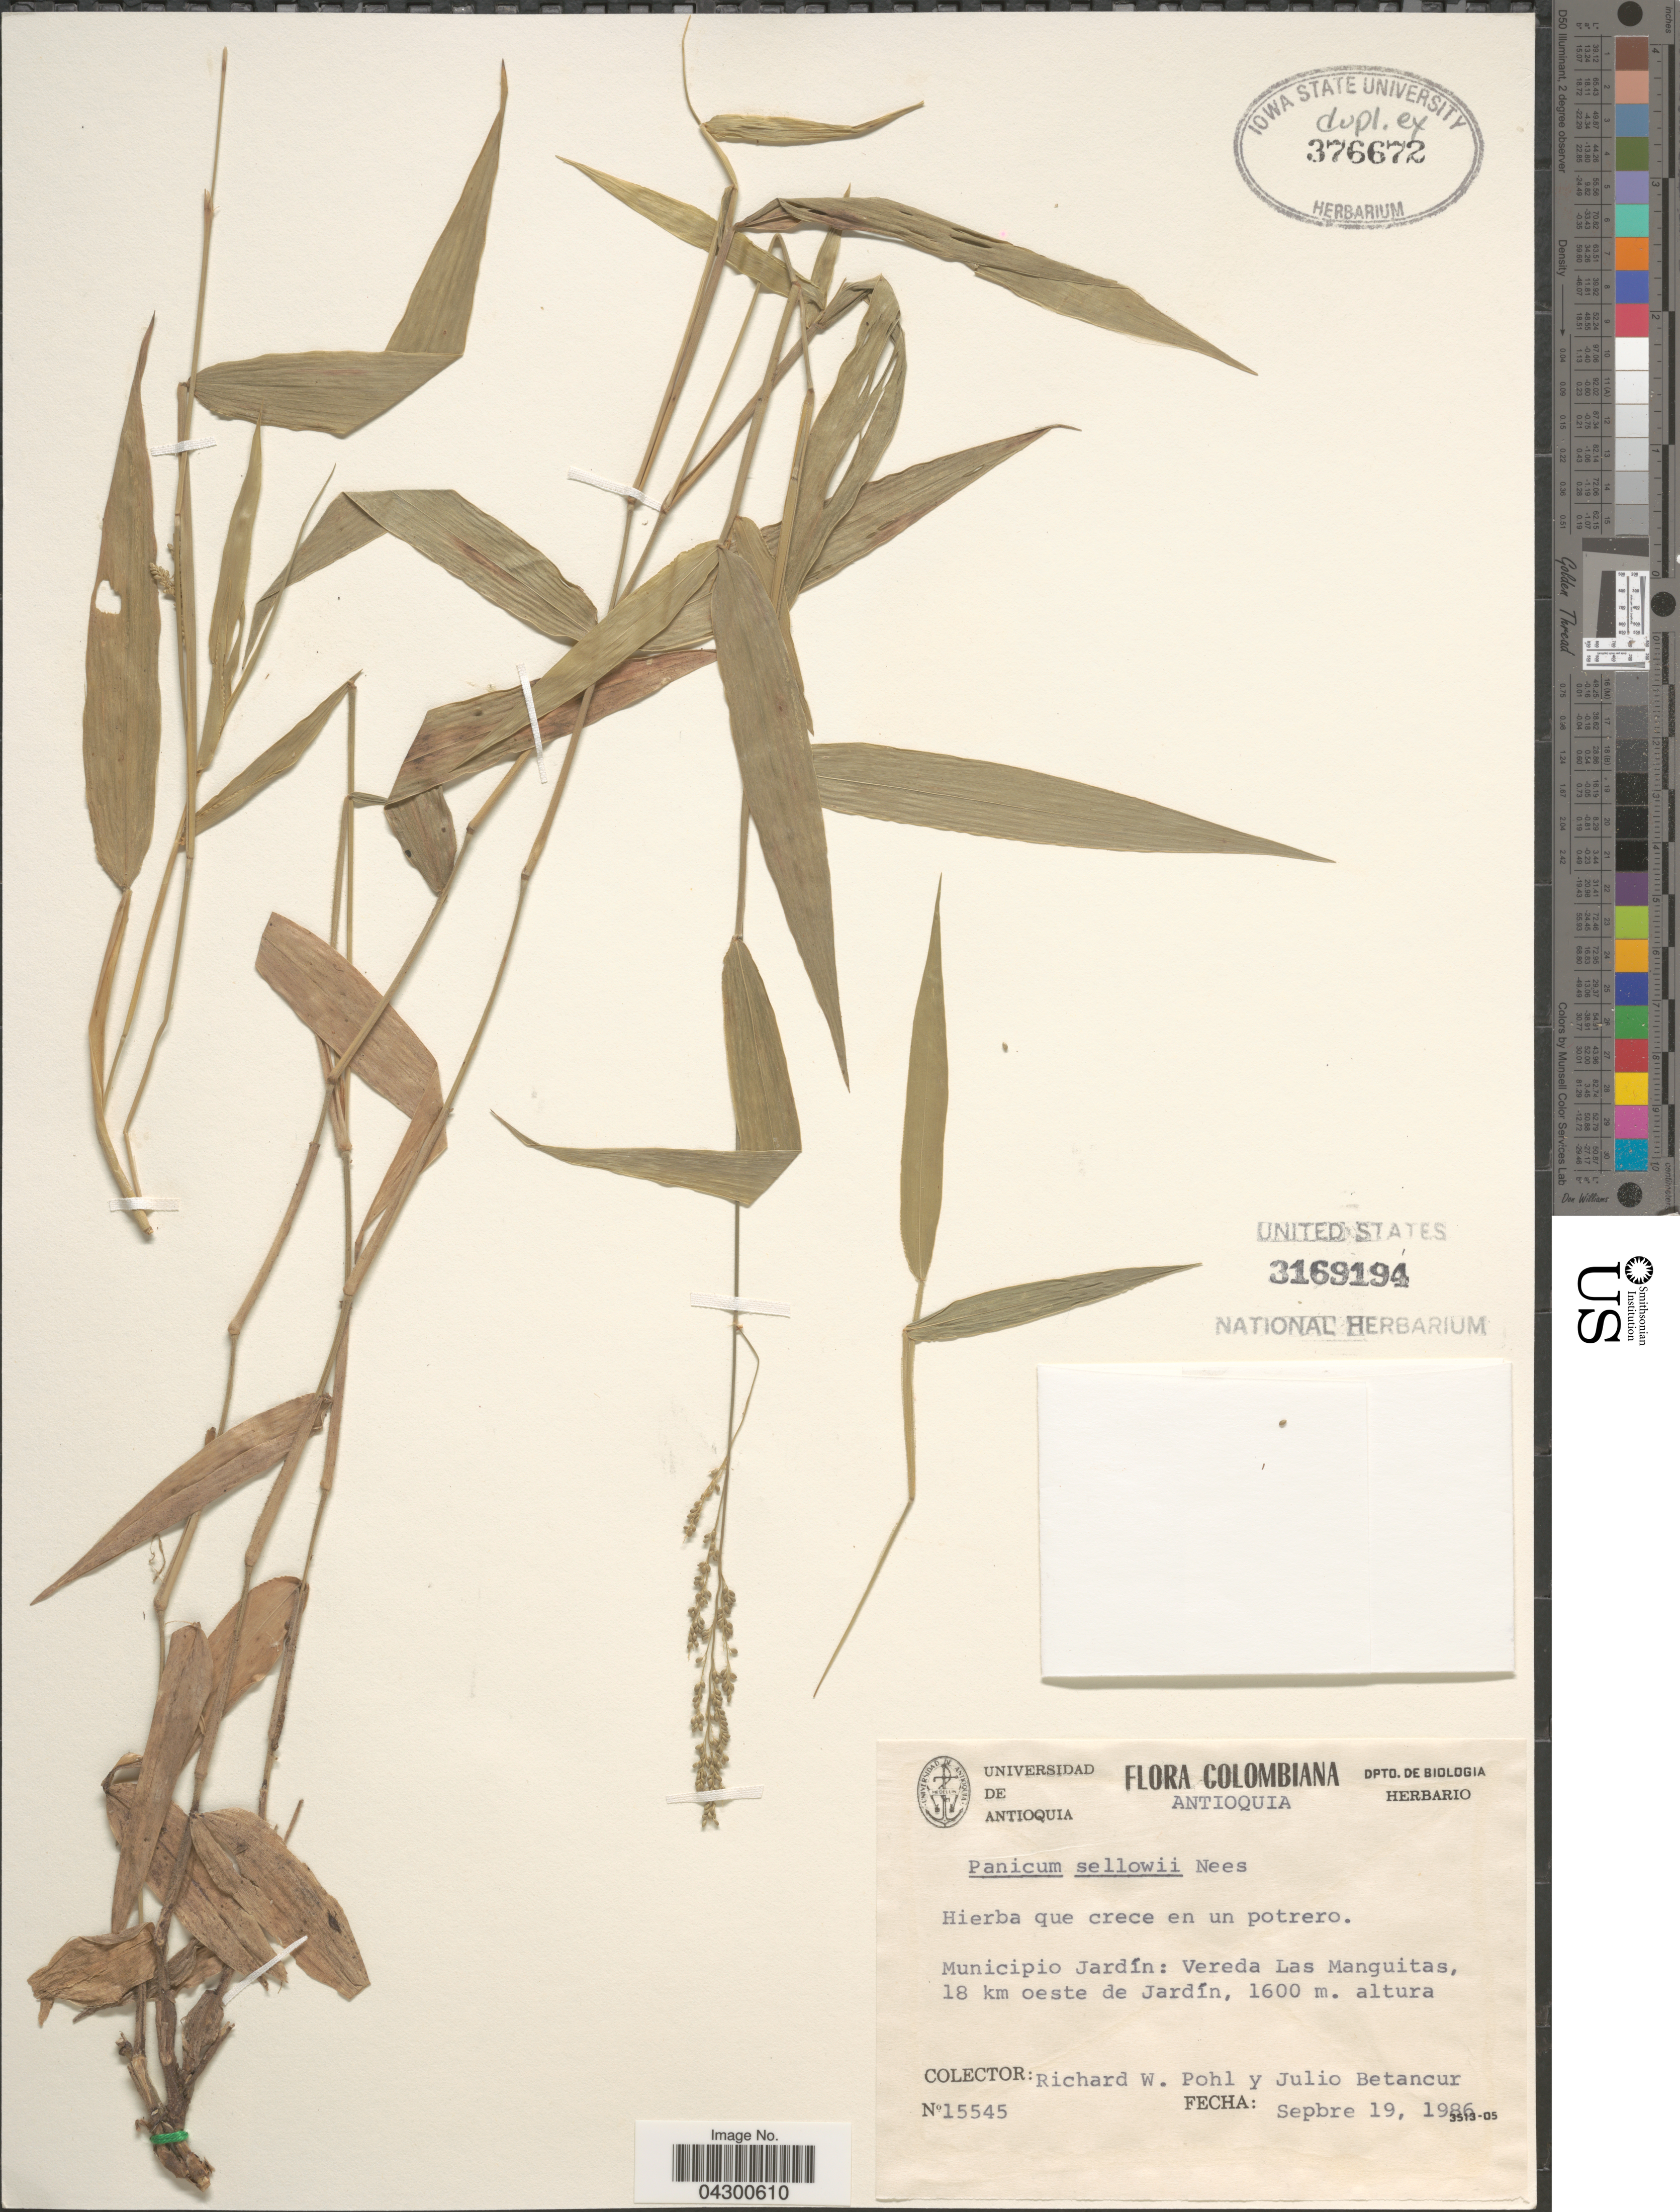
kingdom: Plantae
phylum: Tracheophyta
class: Liliopsida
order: Poales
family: Poaceae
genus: Panicum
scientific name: Panicum sellowii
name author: Nees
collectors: R. W. Pohl & J. Betancur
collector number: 15545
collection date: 1986-09-19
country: Colombia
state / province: Antioquia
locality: Antioquia. Municipio Jardín: Vereda Las Manguitas, 18 km oeste de Jardín.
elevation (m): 1600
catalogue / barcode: US 3169194